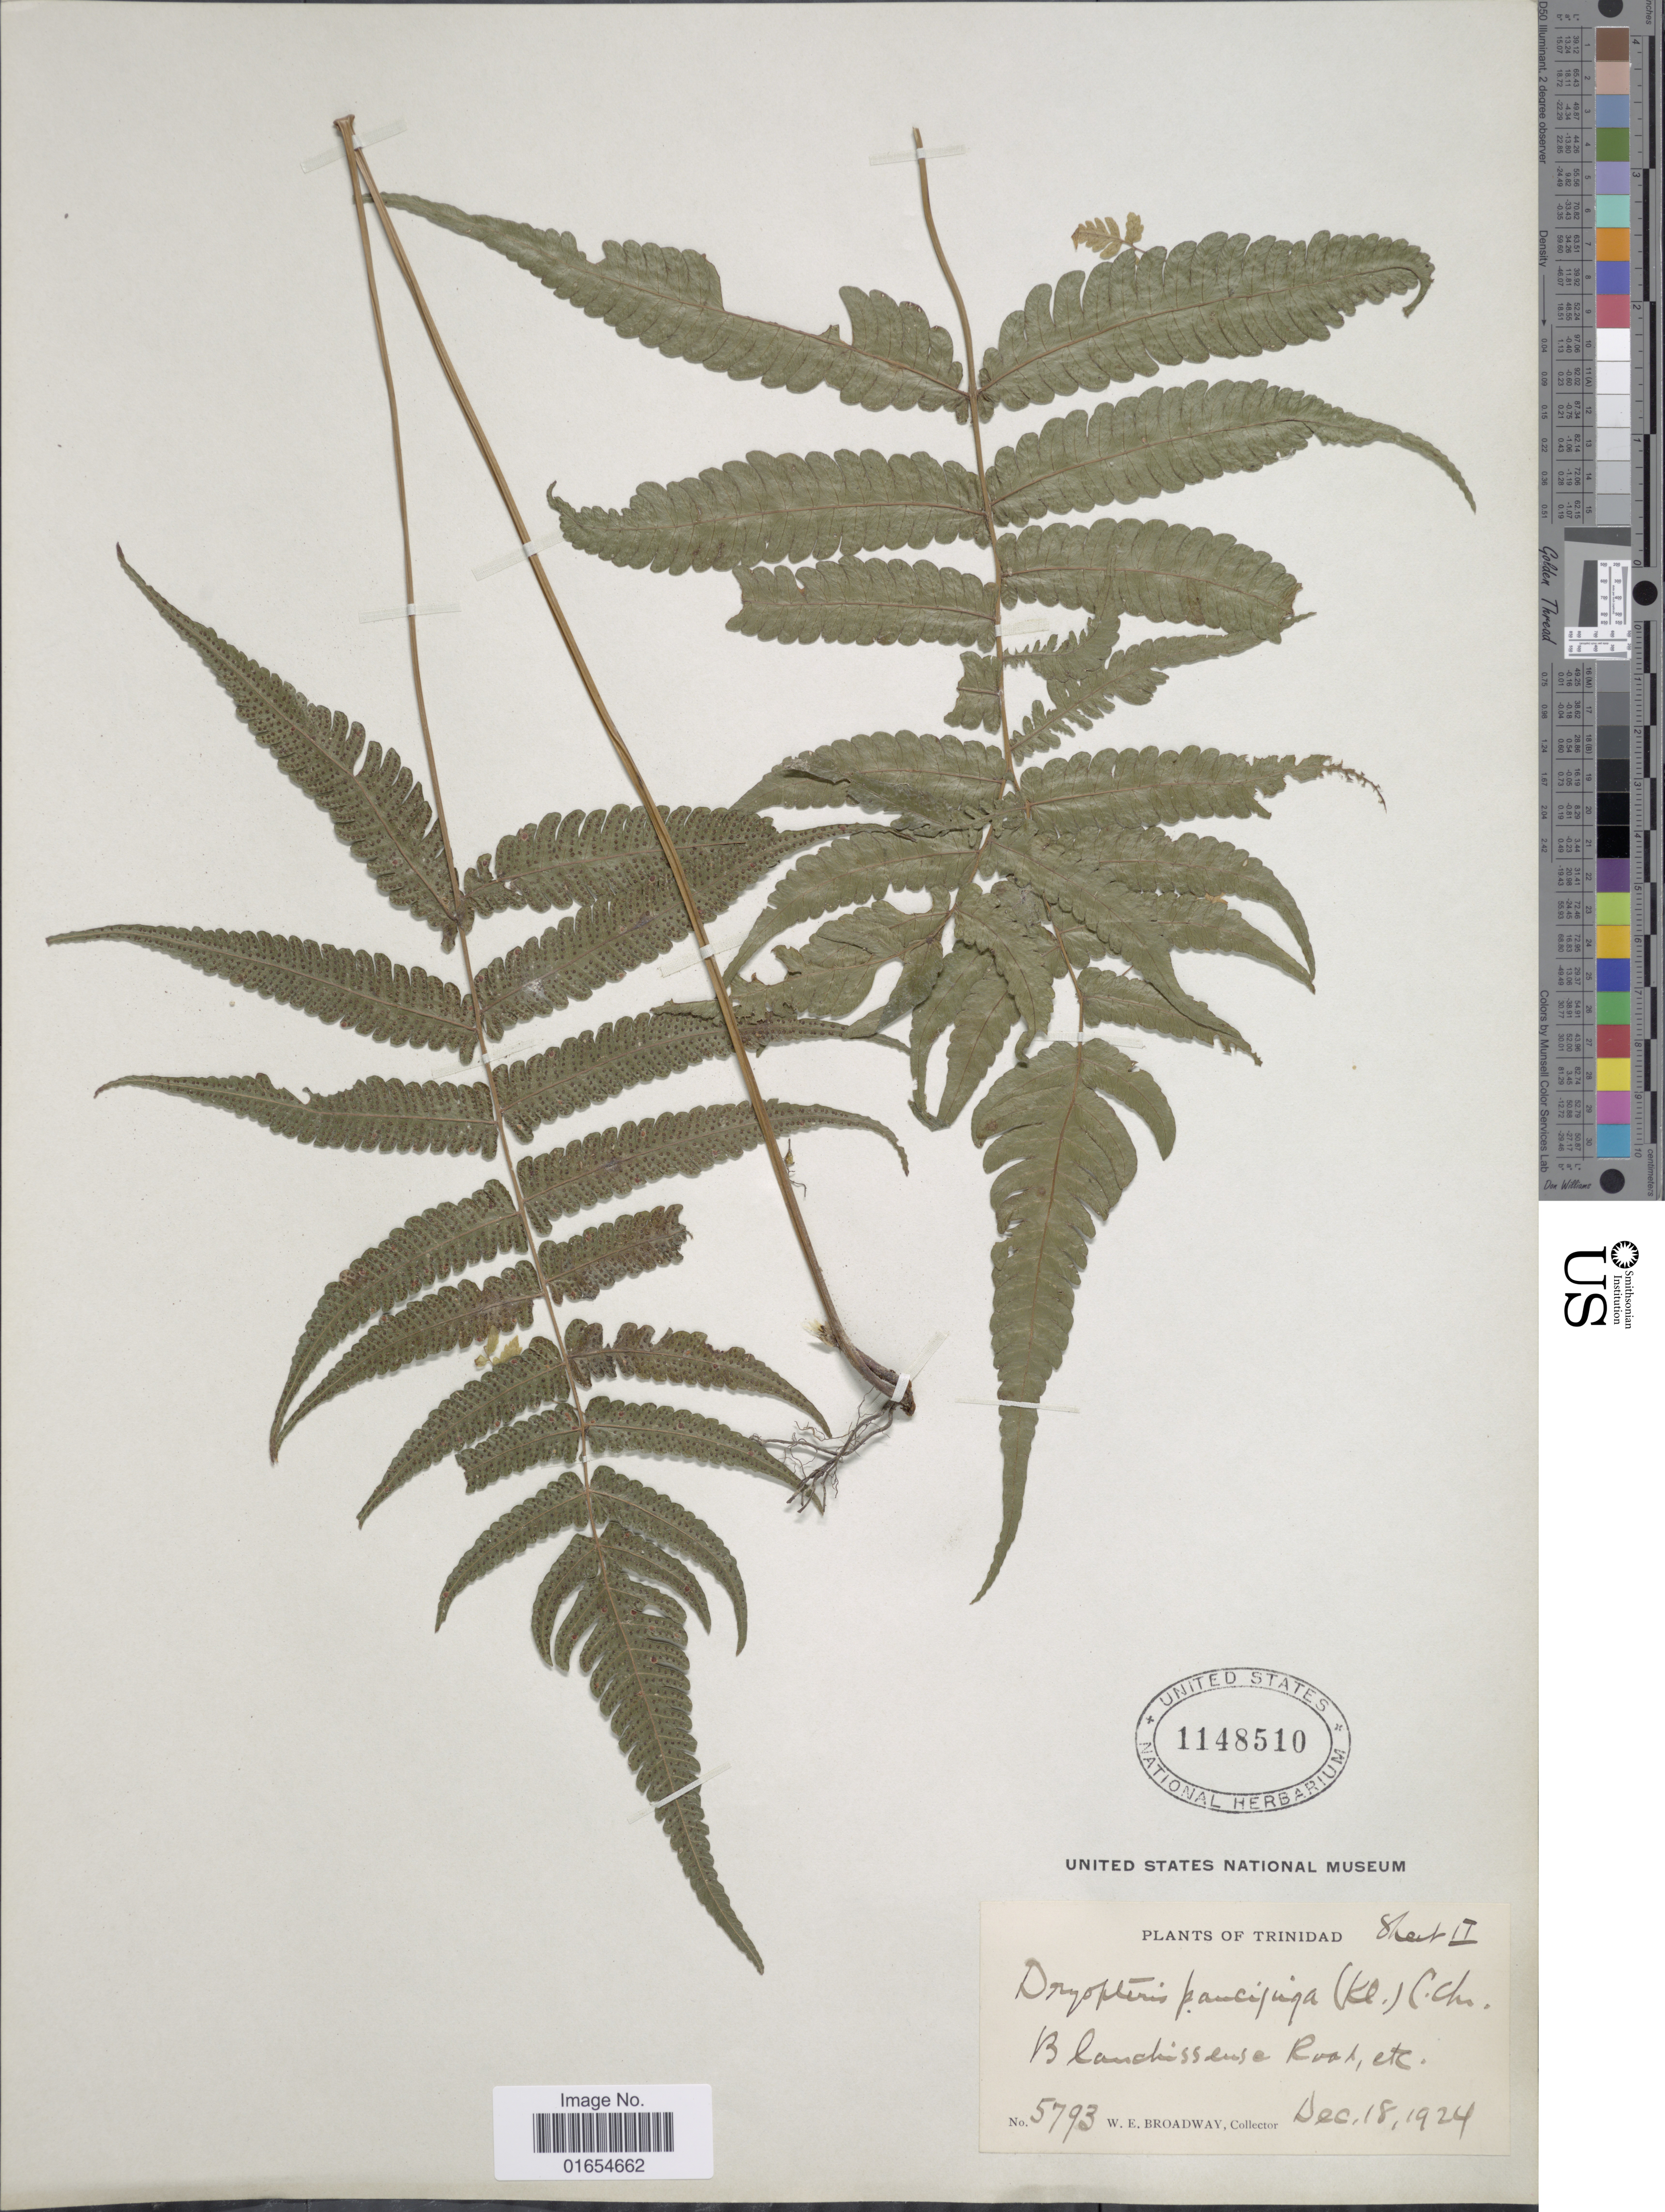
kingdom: Plantae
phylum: Tracheophyta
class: Polypodiopsida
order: Polypodiales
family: Thelypteridaceae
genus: Goniopteris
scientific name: Goniopteris paucijuga (Klotzsch) comb. nov., ined 2015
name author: (Klotzsch)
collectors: W. E. Broadway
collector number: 5793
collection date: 1924-12-18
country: Trinidad and Tobago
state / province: Trinidad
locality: Blanchisseuse Road.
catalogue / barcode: US 1148510